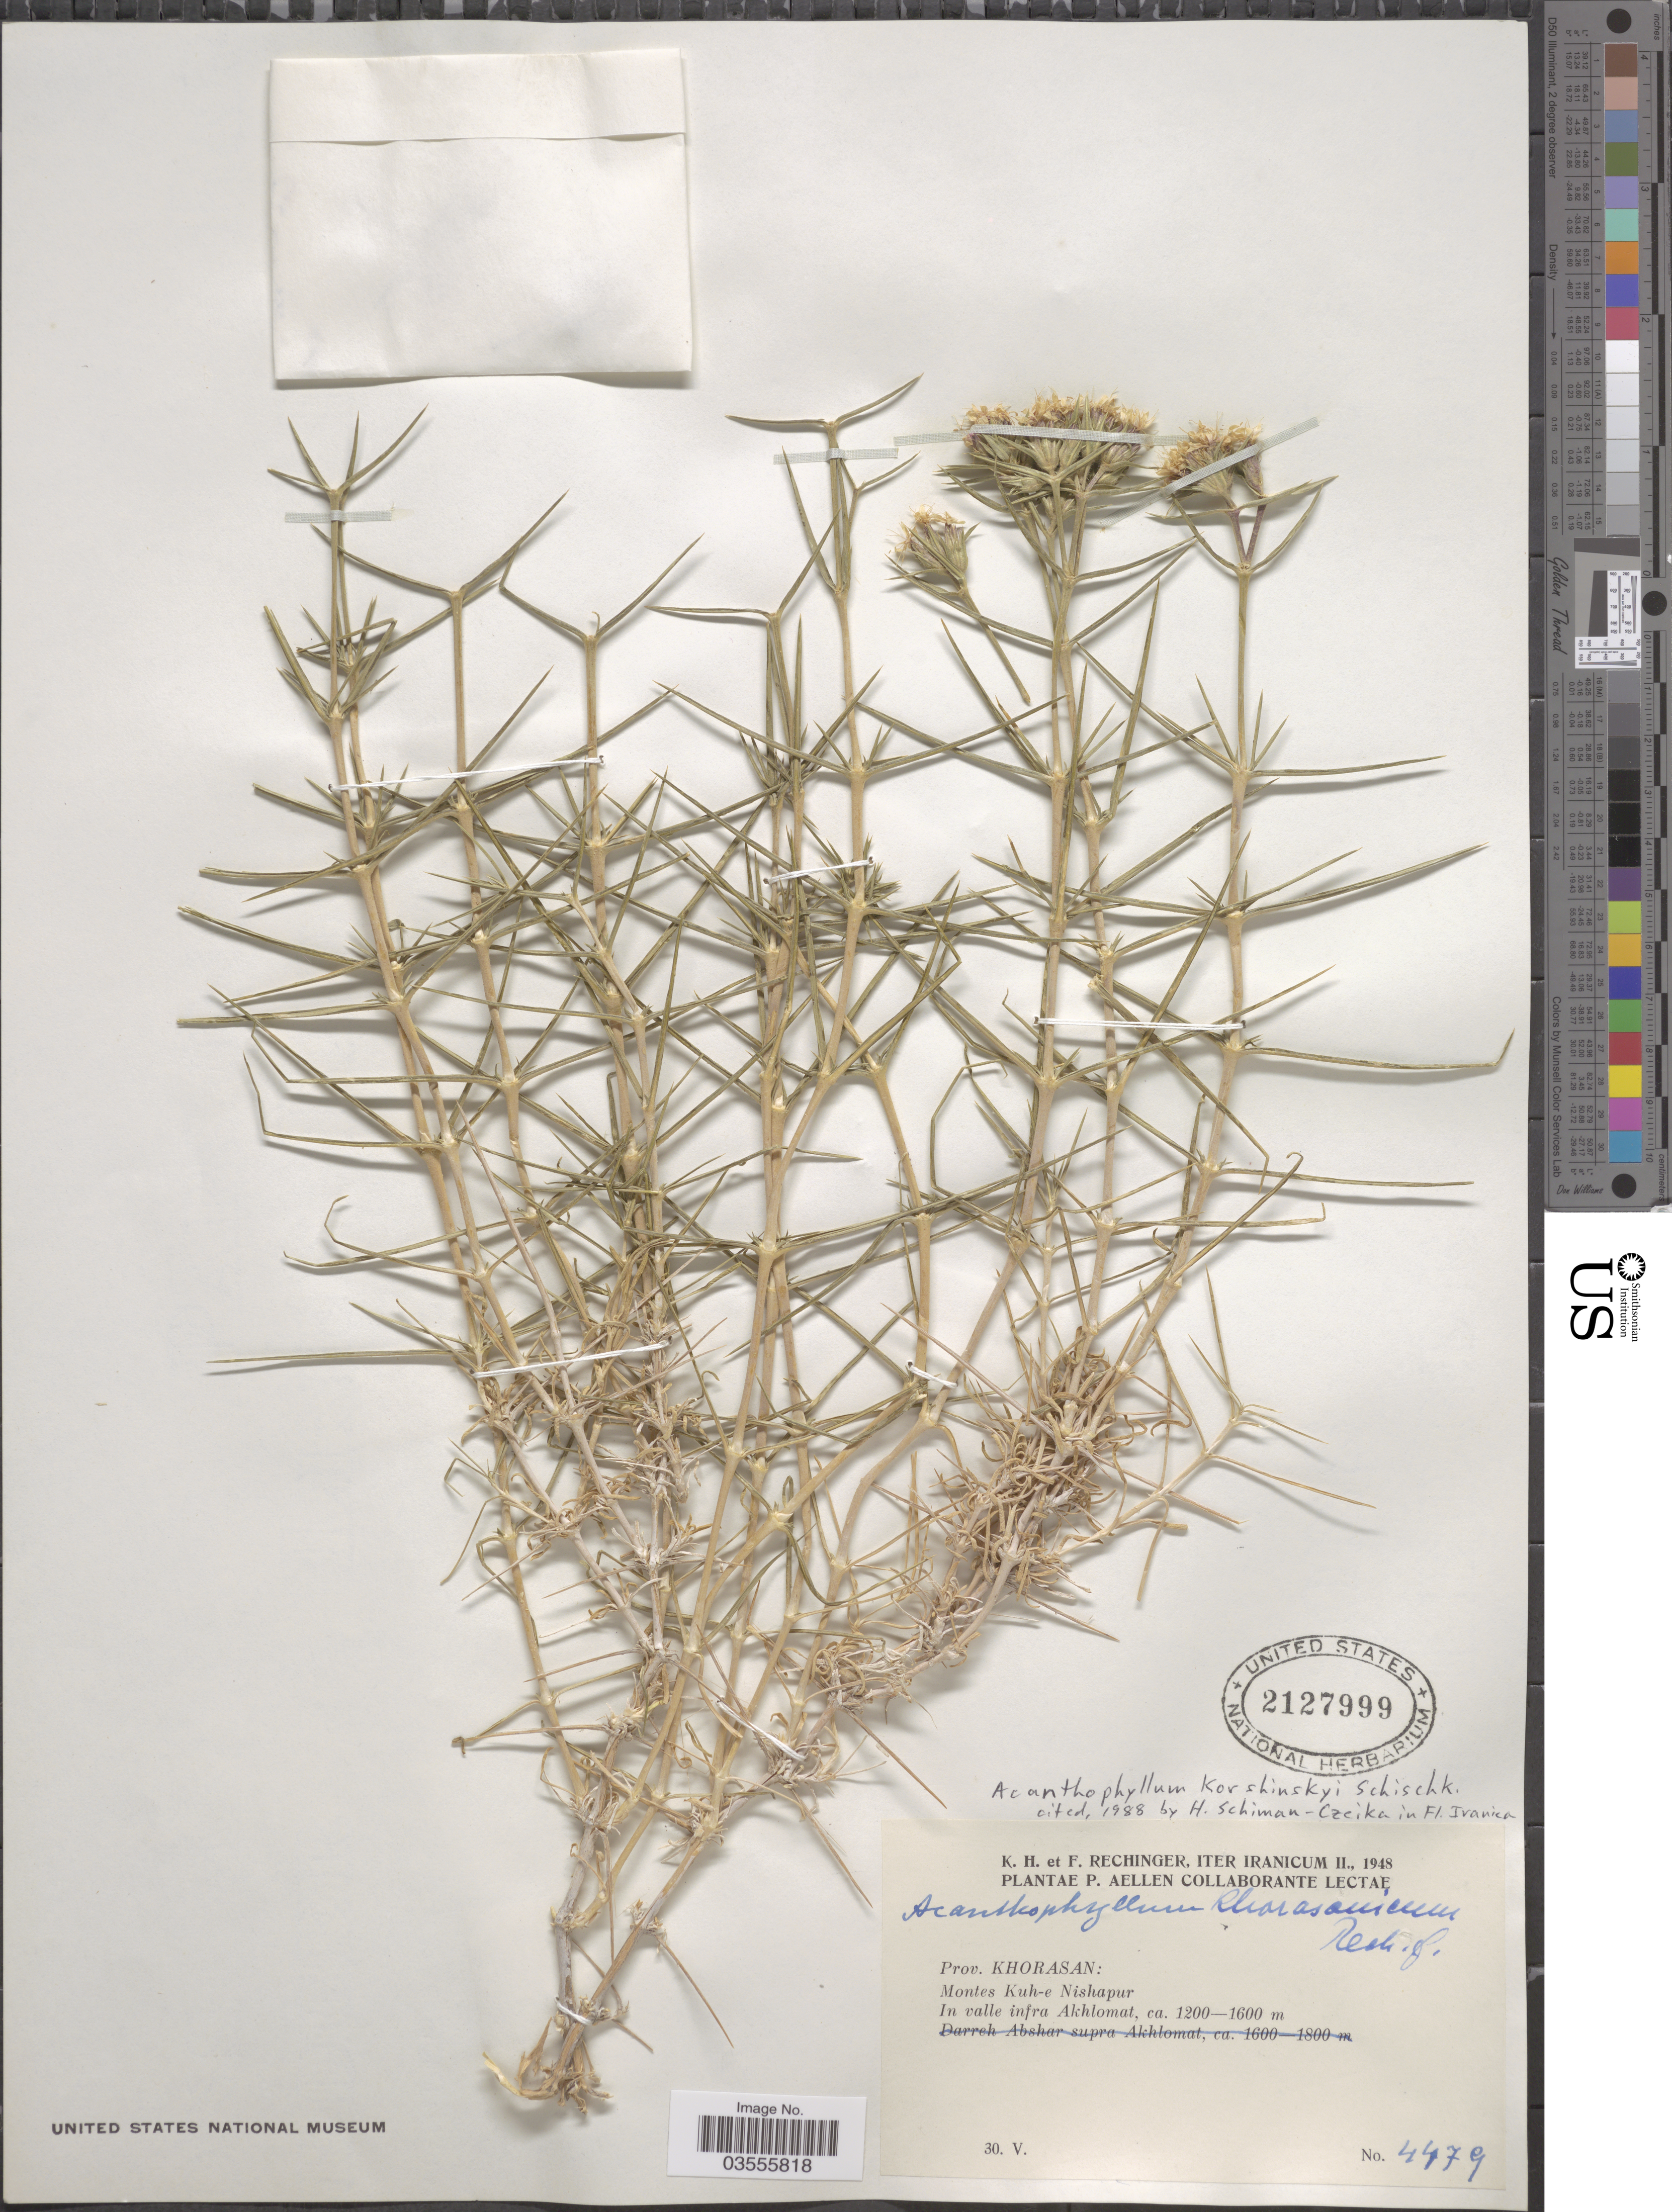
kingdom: Plantae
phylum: Tracheophyta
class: Magnoliopsida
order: Caryophyllales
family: Caryophyllaceae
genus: Acanthophyllum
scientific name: Acanthophyllum korshinskyi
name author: Schischk.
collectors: K. H. Rechinger & F. Rechinger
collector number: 4479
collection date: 1948-05-30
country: Iran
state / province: Khorasan [obsolete]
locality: Iter Iranicum. Montes Kuh-e Nishapur. In valle infra Akhlomat.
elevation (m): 1200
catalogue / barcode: US 2127999